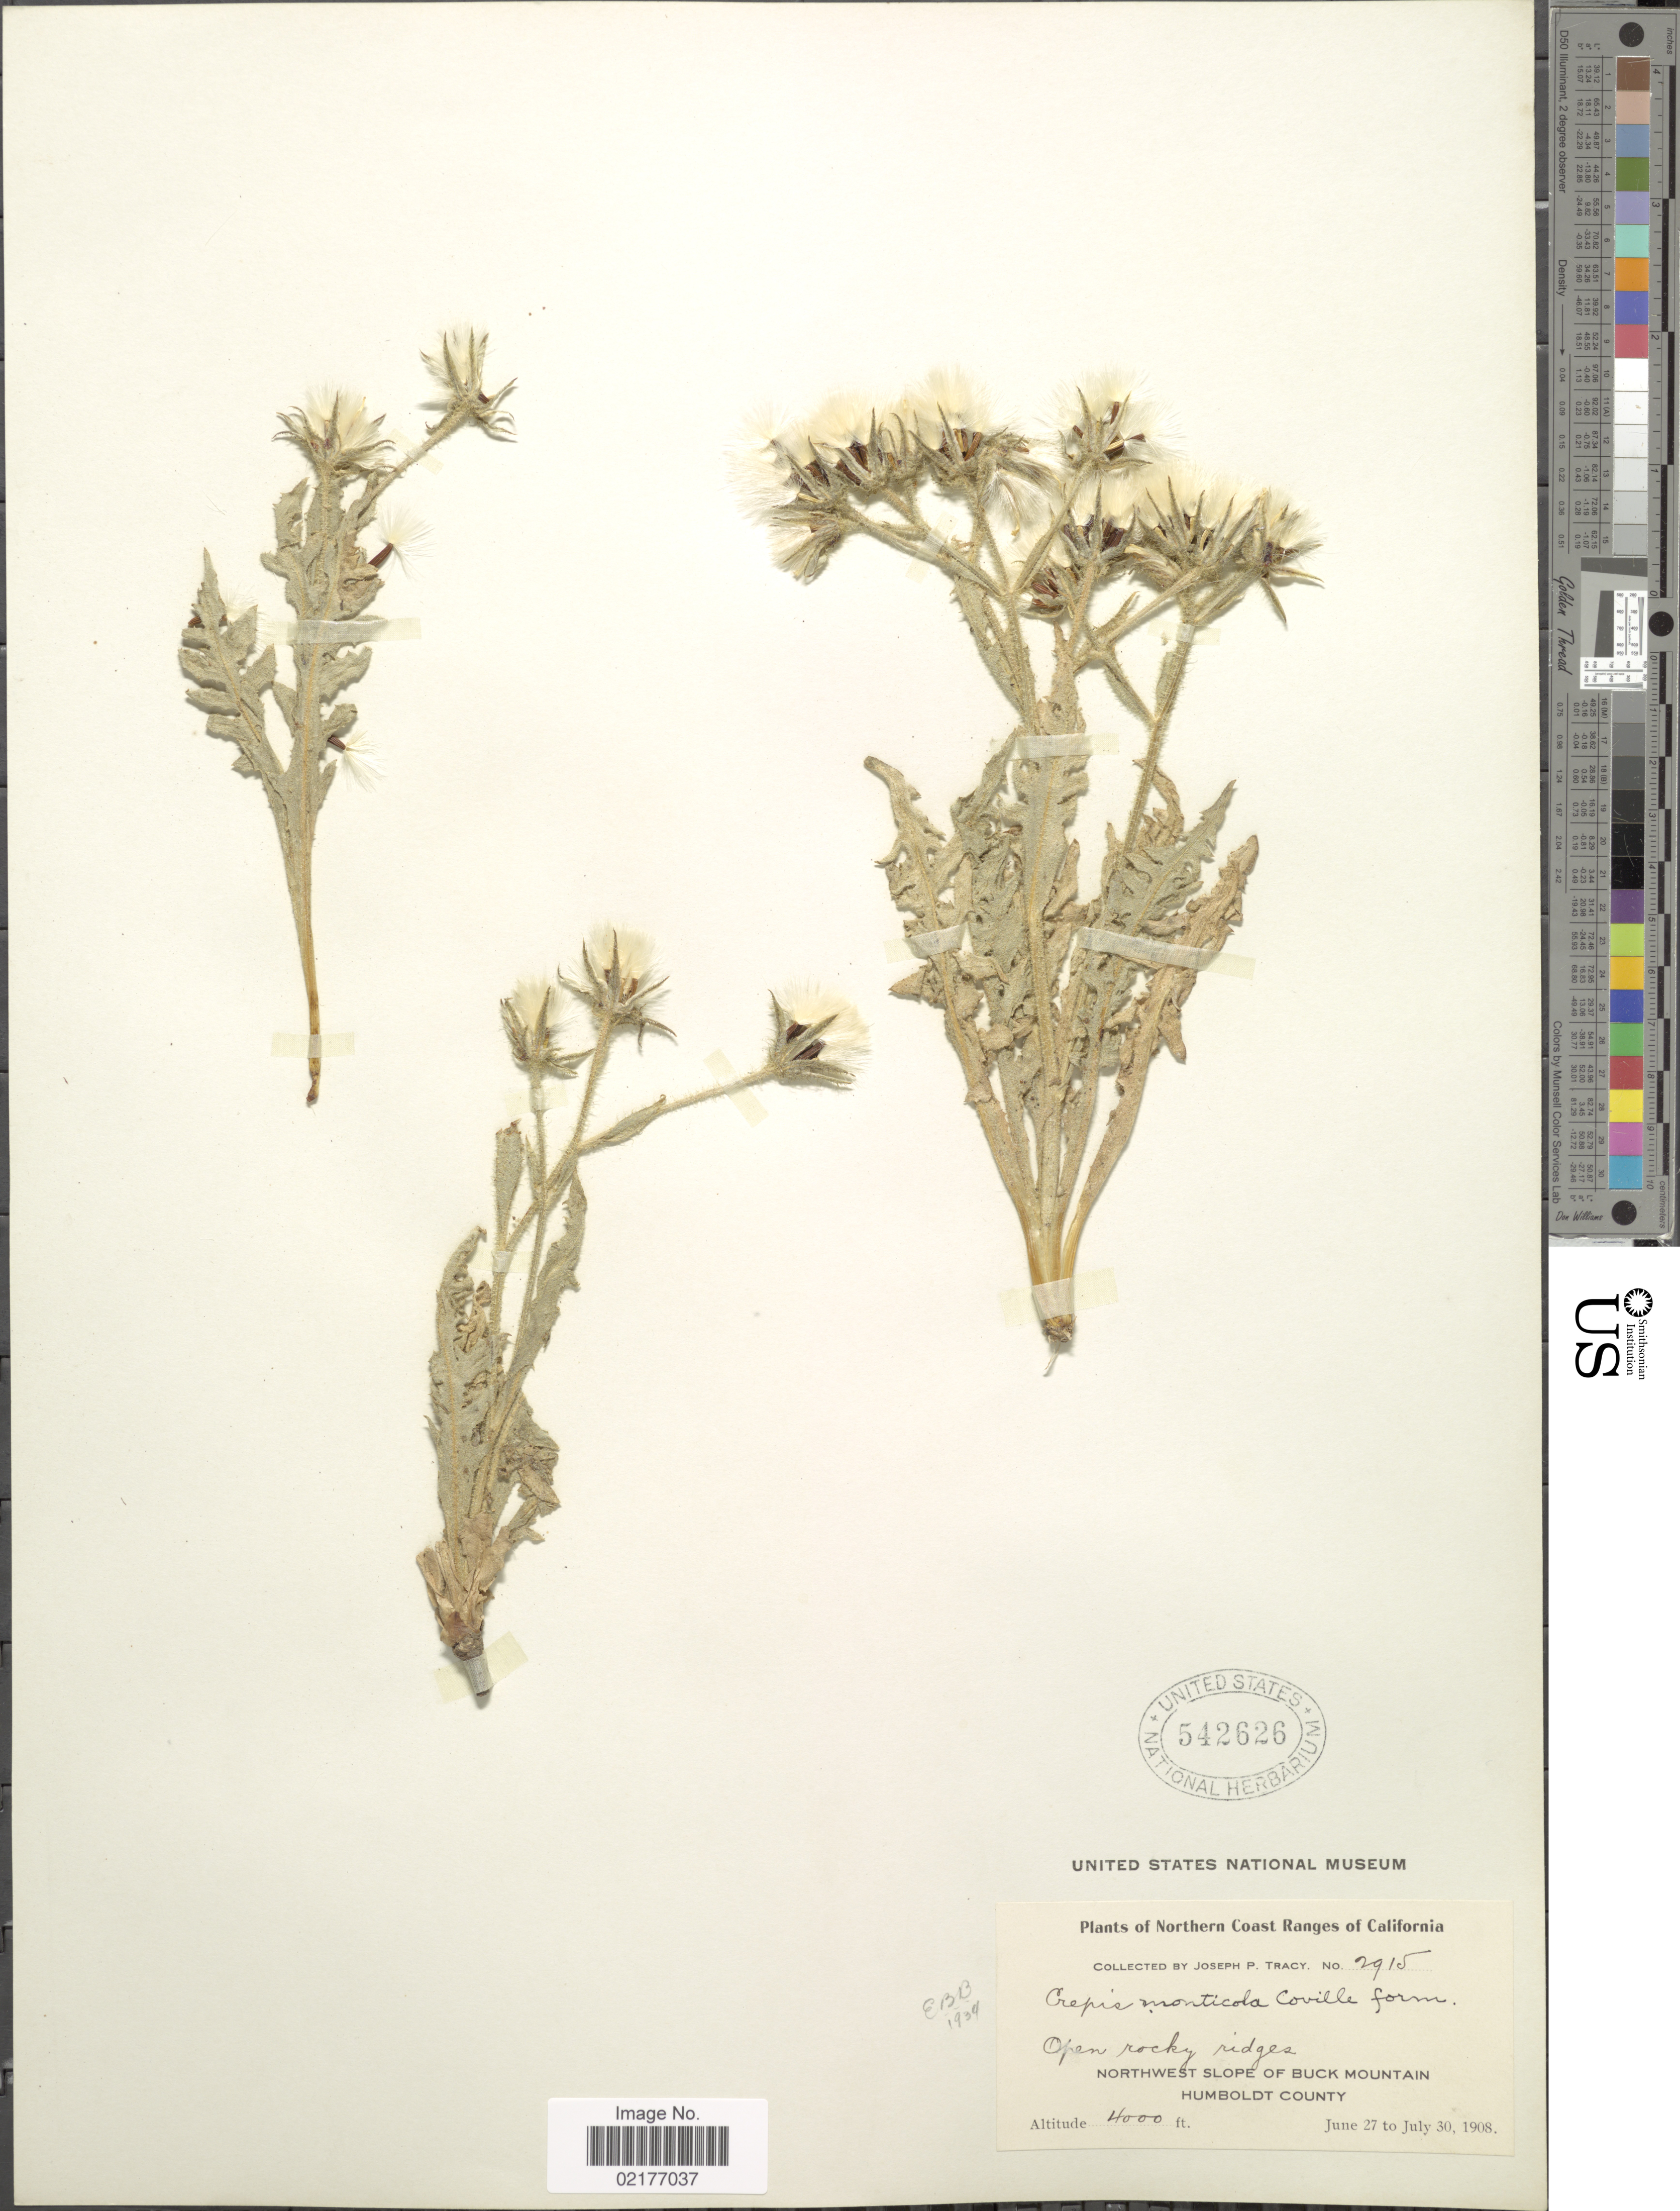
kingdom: Plantae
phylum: Tracheophyta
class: Magnoliopsida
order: Asterales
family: Asteraceae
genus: Crepis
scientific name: Crepis monticola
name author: Coville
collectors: J. Tracy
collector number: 2915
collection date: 1908-06-27/1908-07-30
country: United States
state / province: California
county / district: Humboldt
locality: Northern Coast Ranges of California, Northwest slope of Buck Mountain, Humboldt County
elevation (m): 1219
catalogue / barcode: US 542626